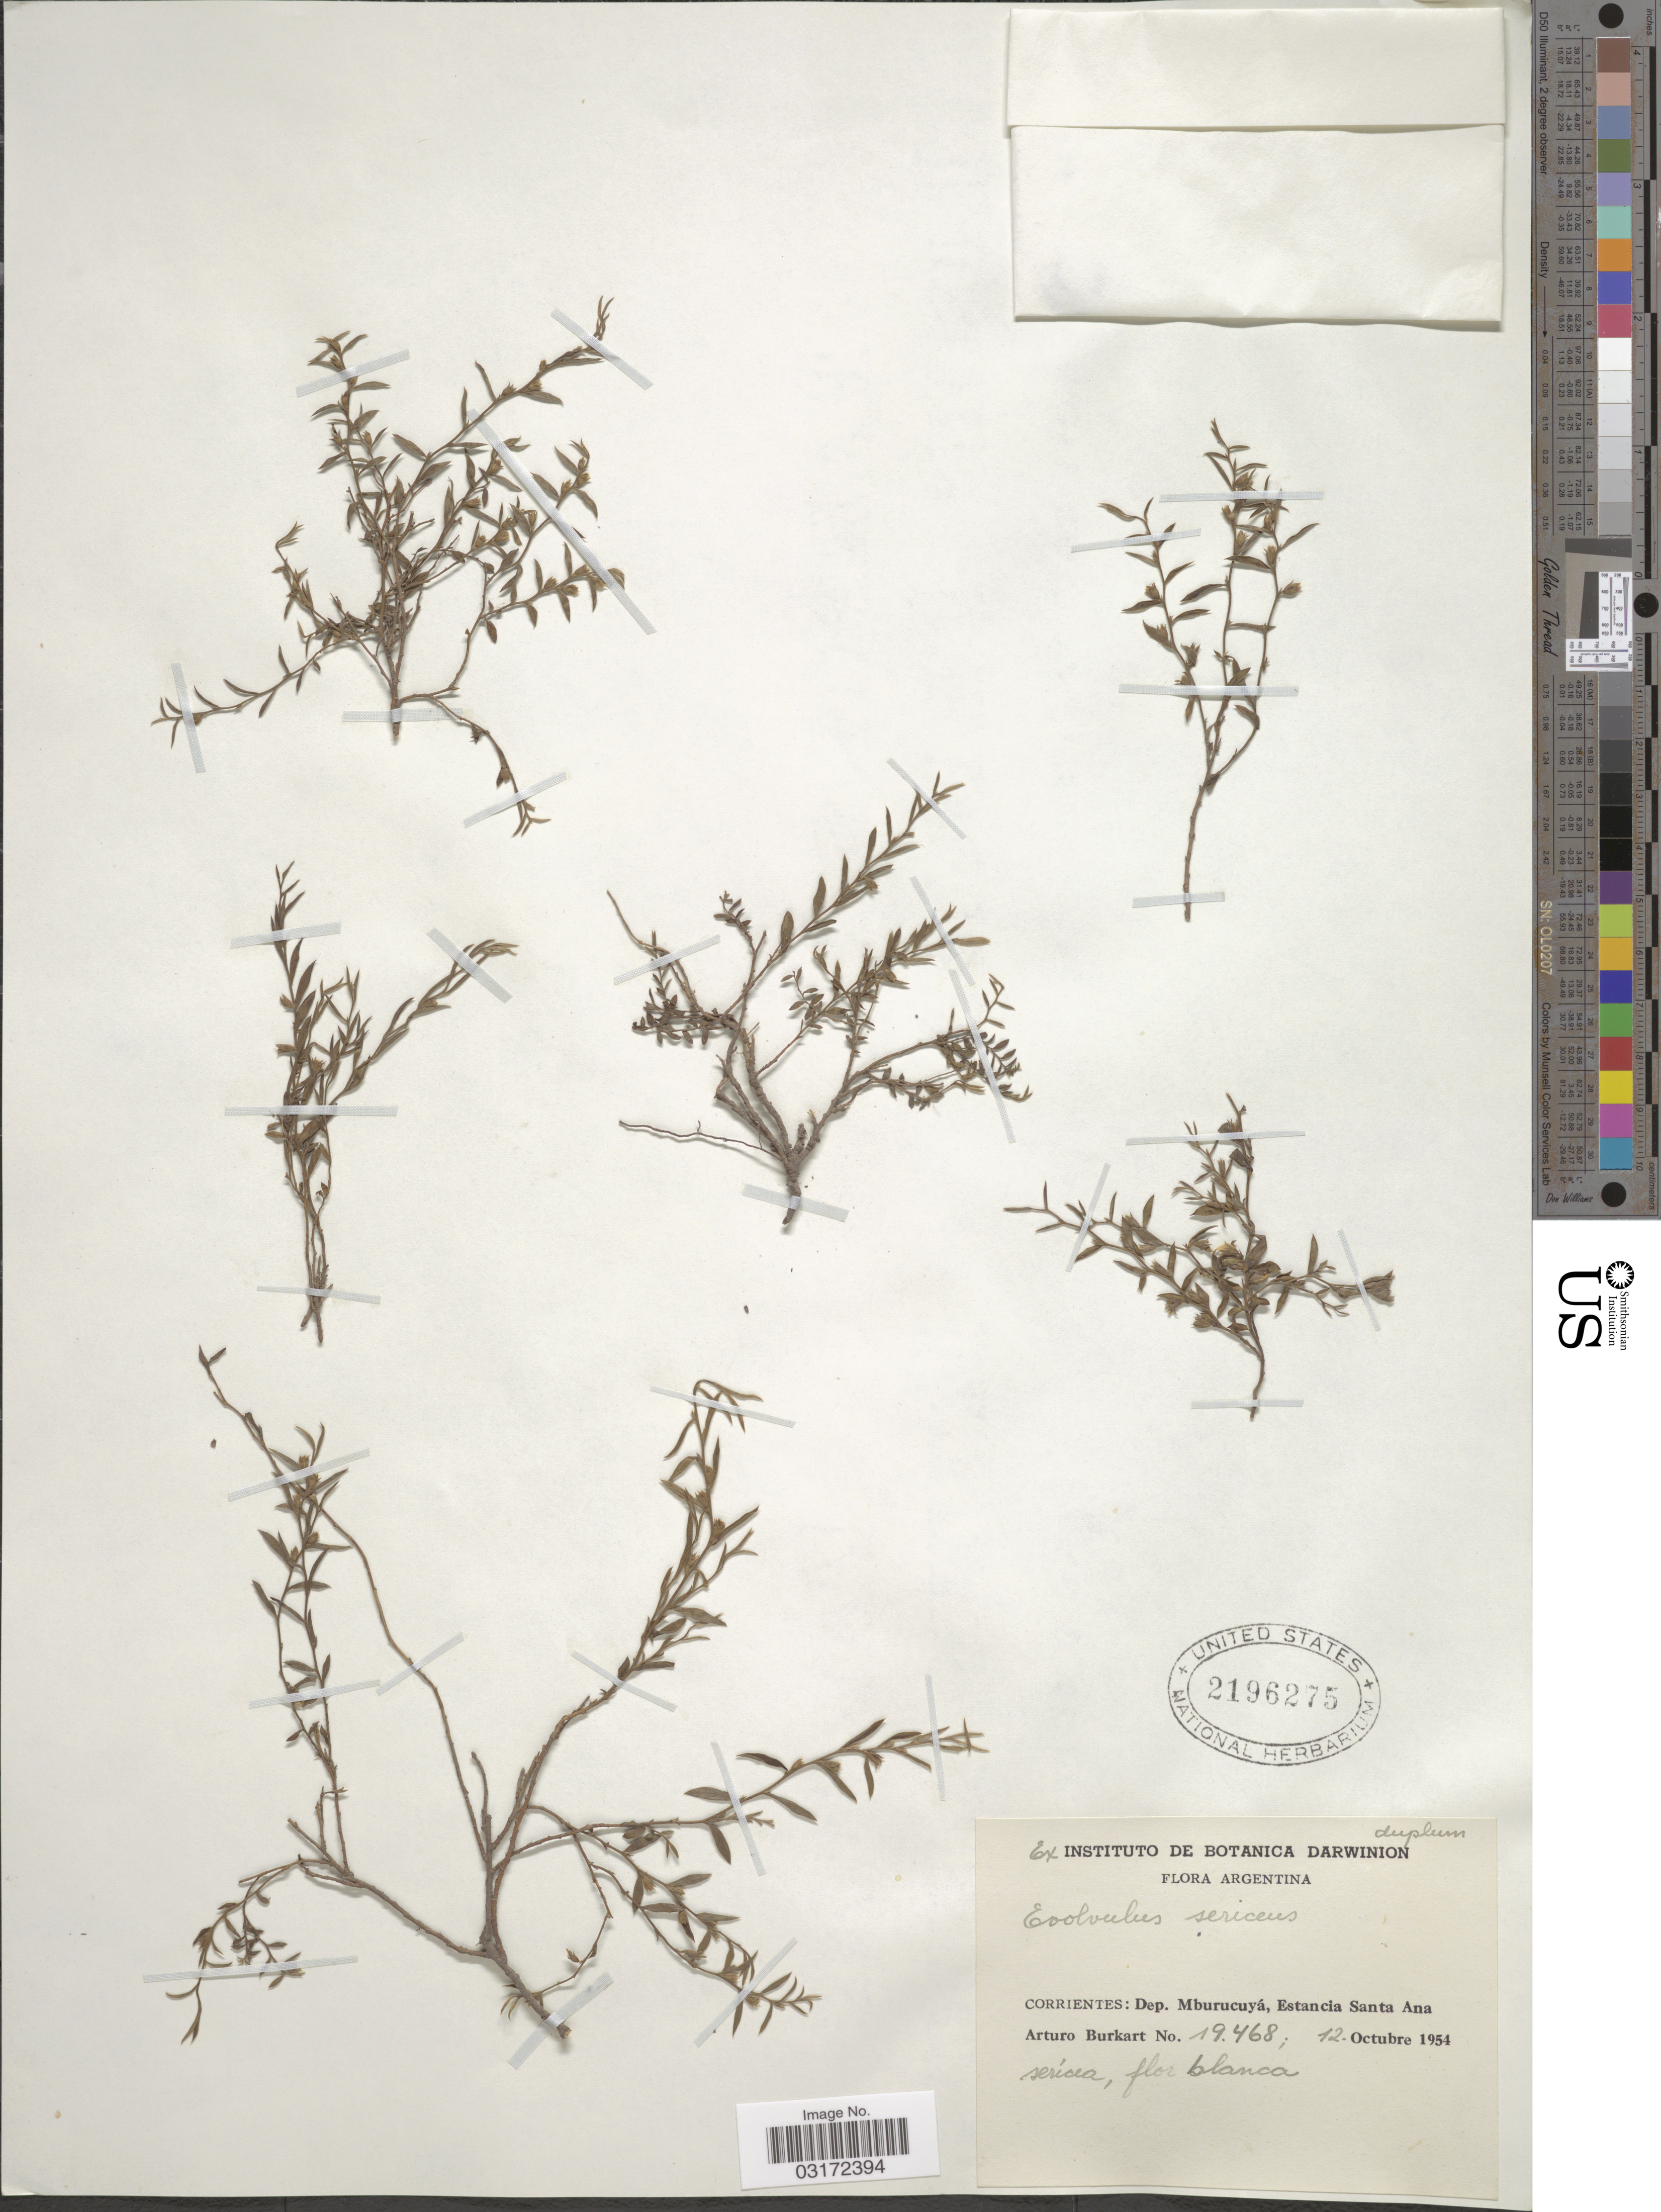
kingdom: Plantae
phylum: Tracheophyta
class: Magnoliopsida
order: Solanales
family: Convolvulaceae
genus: Evolvulus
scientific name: Evolvulus sericeus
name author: Sw.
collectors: A. E. Burkart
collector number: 19468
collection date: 1954-10-12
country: Argentina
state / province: Corrientes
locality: Dep. Mburucuyá, Estancia Santa Ana.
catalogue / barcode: US 2196275